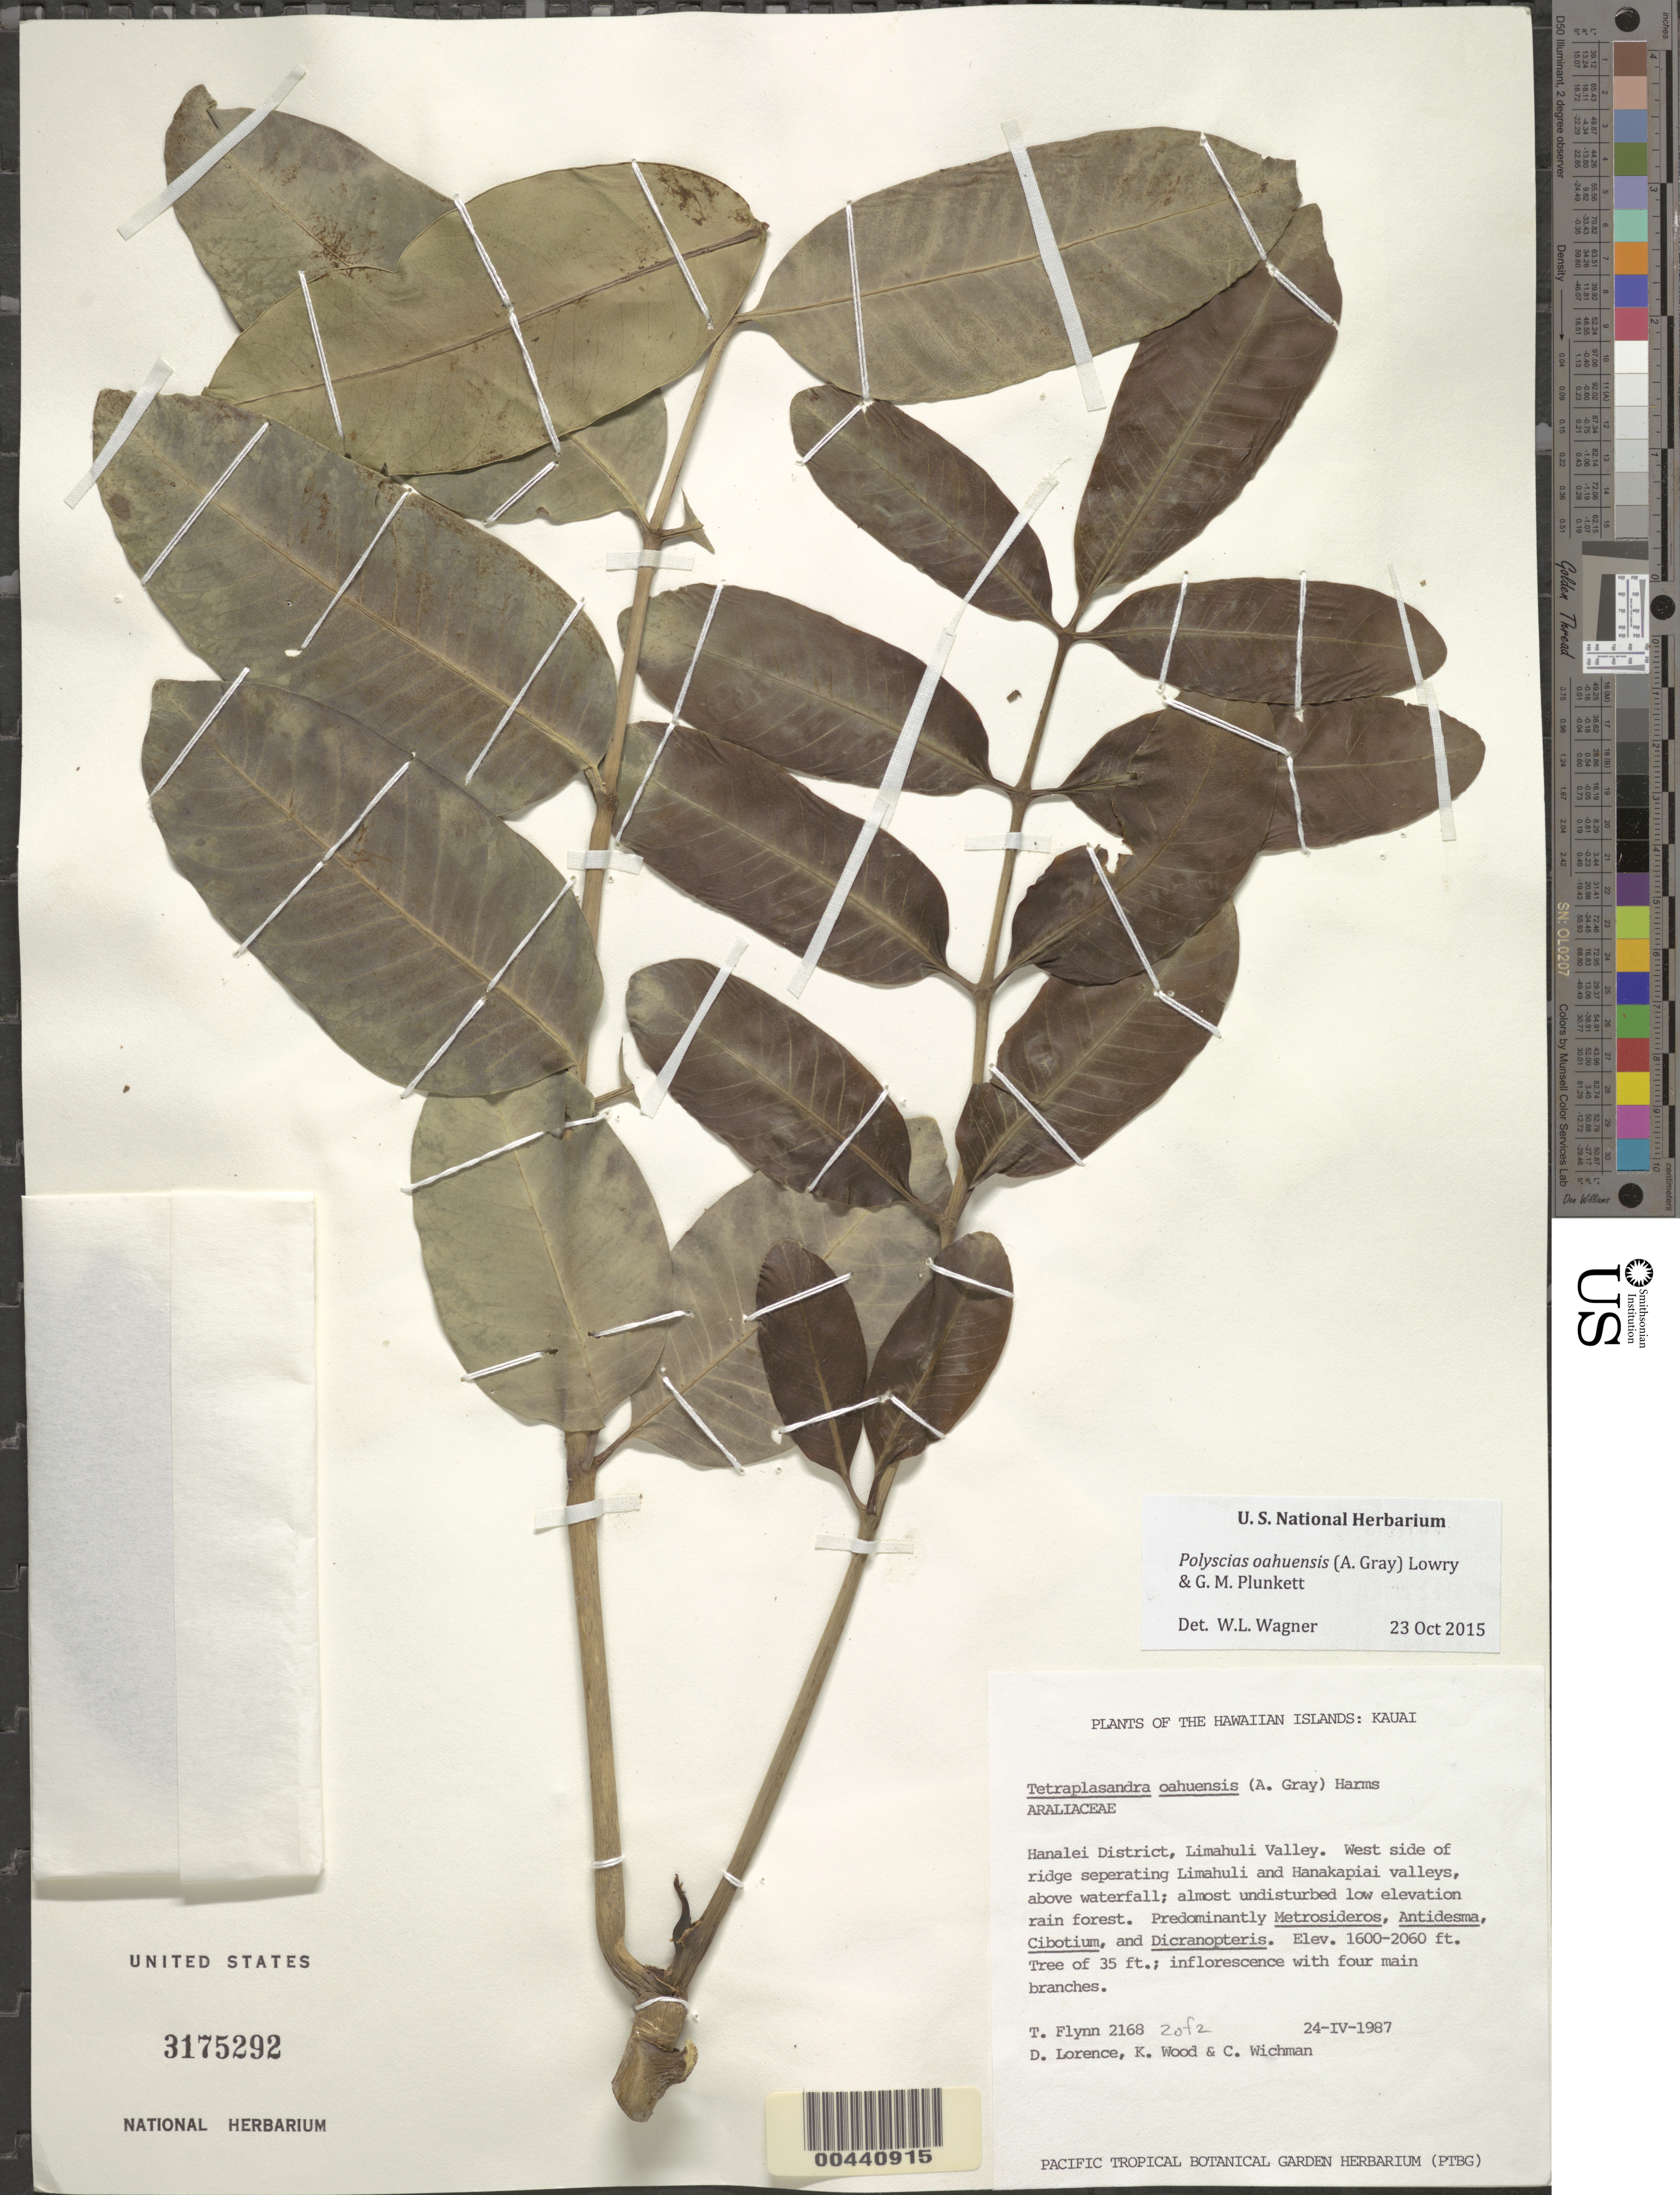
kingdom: Plantae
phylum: Tracheophyta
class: Magnoliopsida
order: Apiales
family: Araliaceae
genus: Polyscias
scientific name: Polyscias oahuensis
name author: (A. Gray) Lowry & G. M. Plunkett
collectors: T. W. Flynn, D. Lorence, K. Wood & C. Wichman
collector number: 2168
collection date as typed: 24 Apr 1987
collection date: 1987-04-24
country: United States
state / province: Hawaii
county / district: Kauai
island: Kaua'i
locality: Hanalei District, Limahuli Valley. West side of ridge separating Limahuli and Hanakapiai valleys, above waterfall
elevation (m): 488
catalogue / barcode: US 3175292